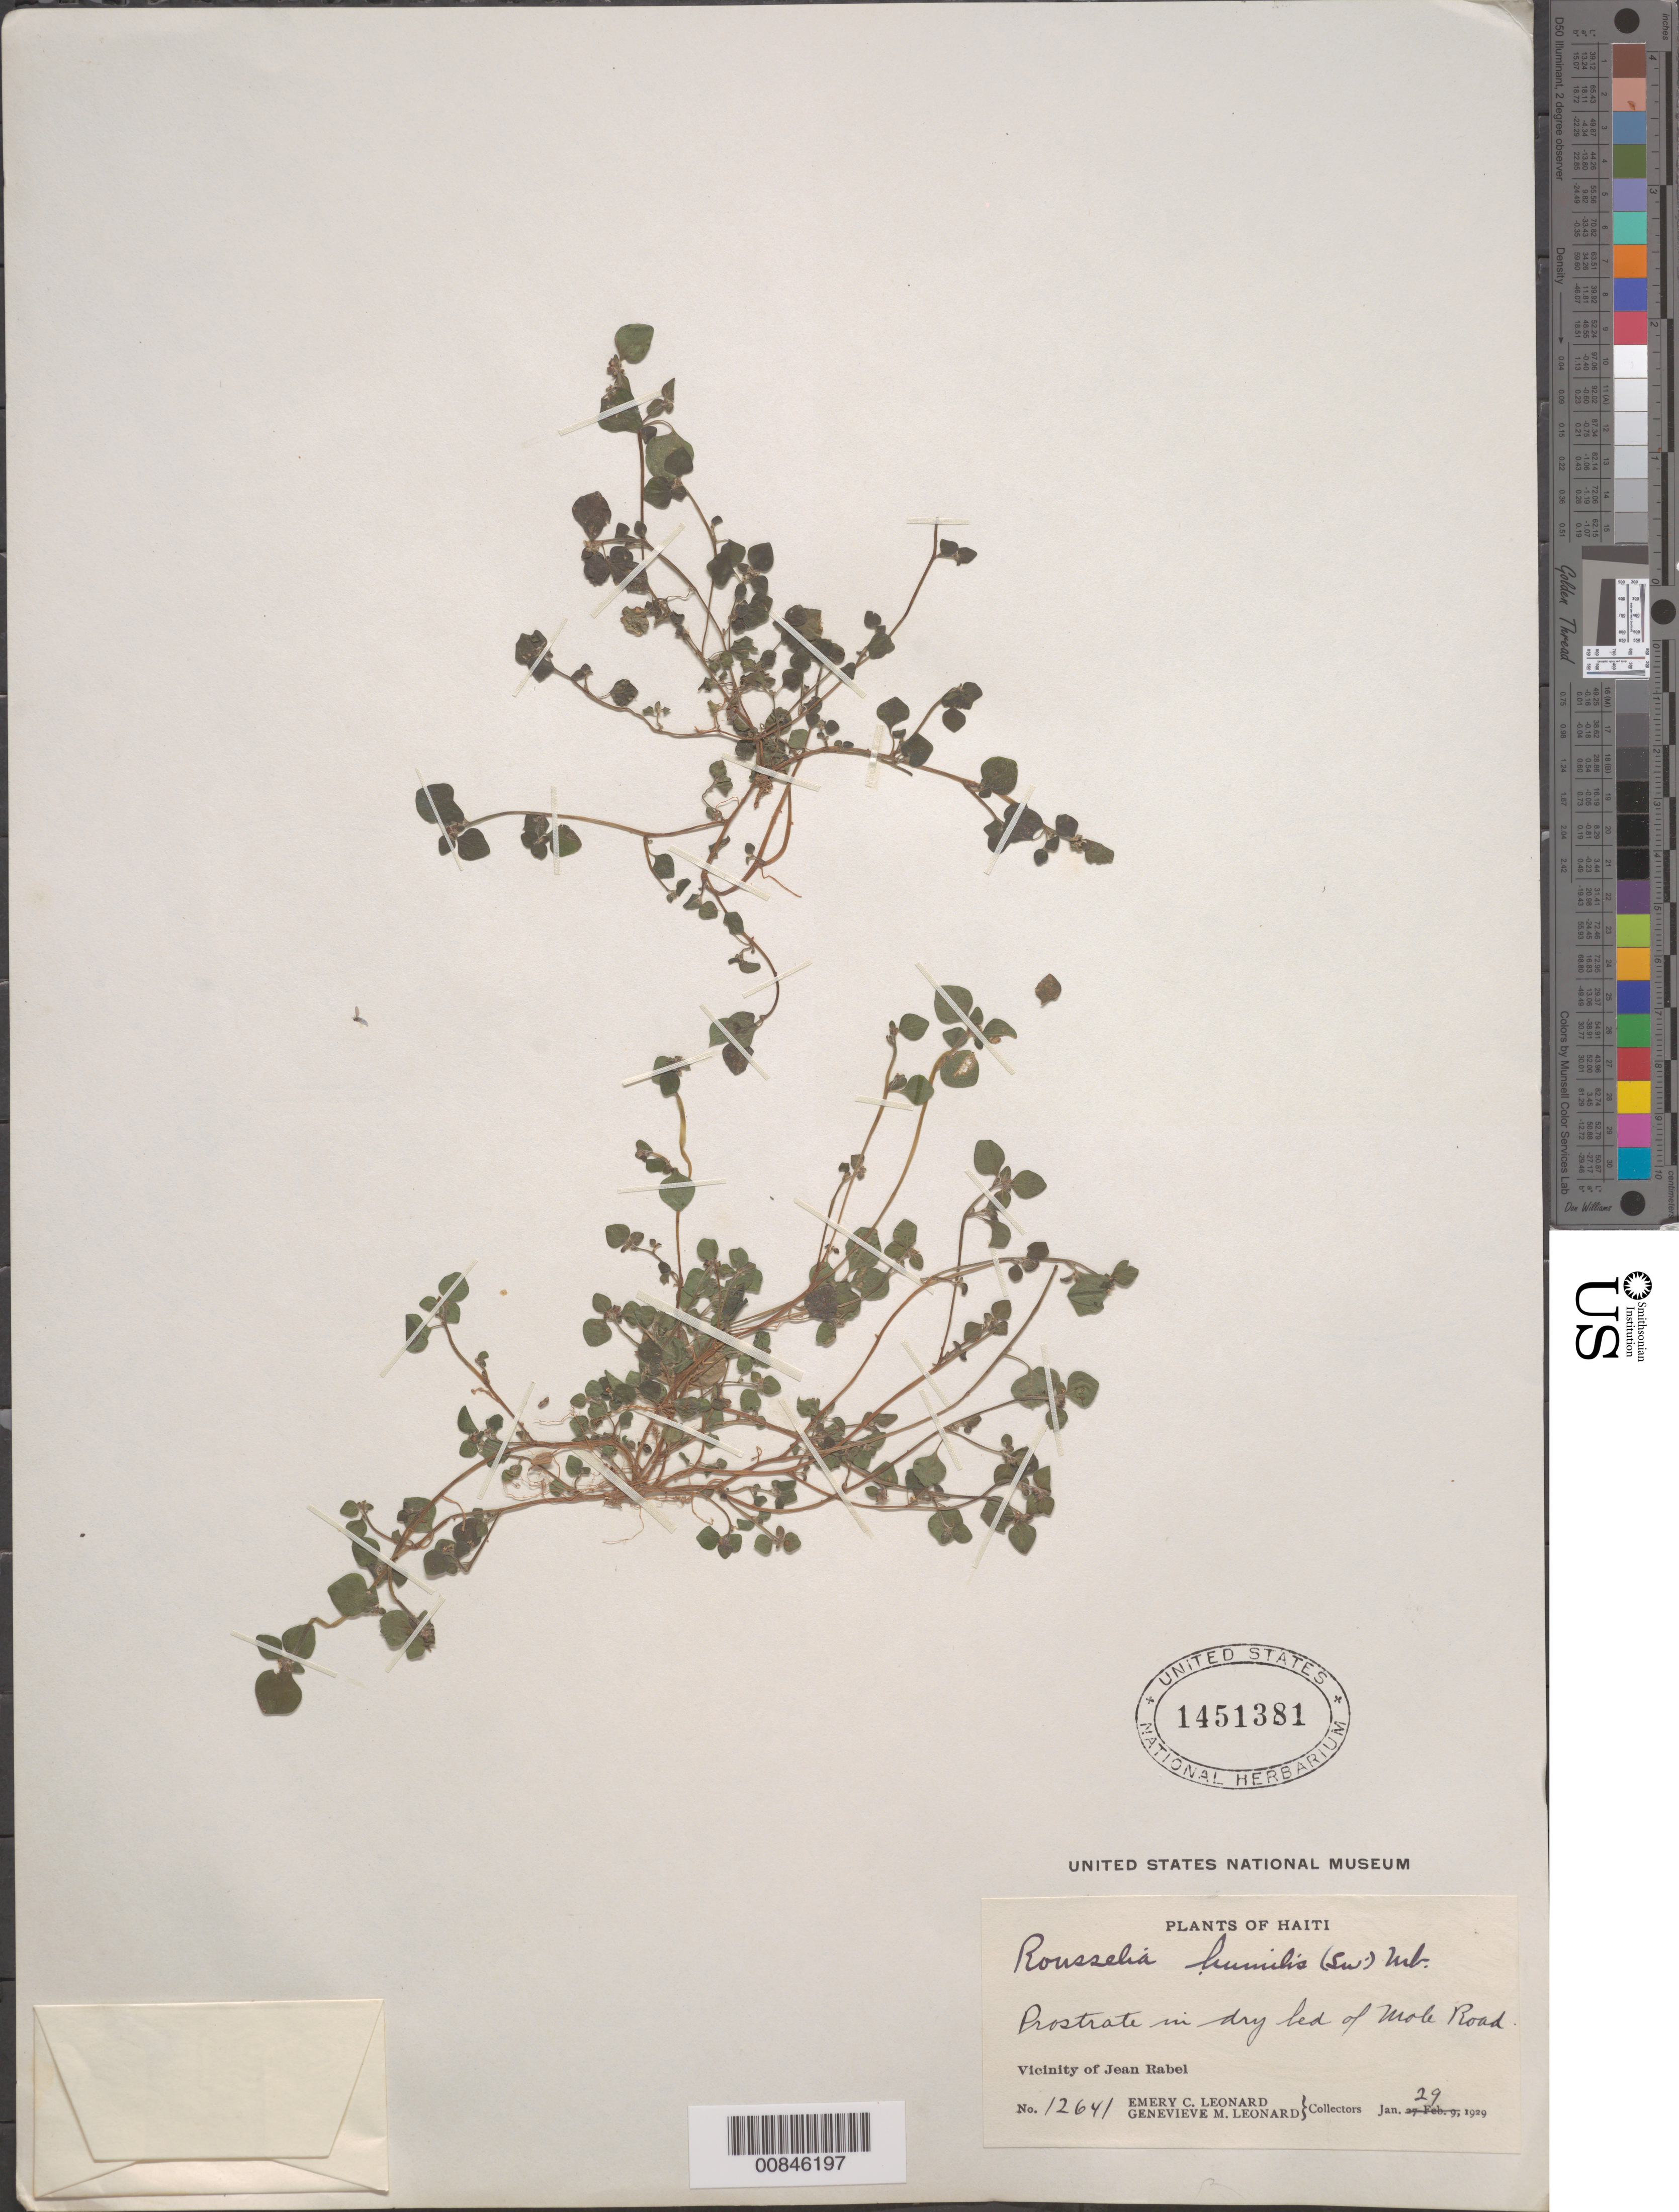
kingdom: Plantae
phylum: Tracheophyta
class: Magnoliopsida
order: Rosales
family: Urticaceae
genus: Rousselia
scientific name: Rousselia humilis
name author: (Sw.) Urb.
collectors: E. C. Leonard & G. M. Leonard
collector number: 12641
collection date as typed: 29 Jan 1929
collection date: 1929-01-29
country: Haiti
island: Hispaniola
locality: Vicinity of Jean Rabel. Mole Road.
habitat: In dry bed of Mole Road.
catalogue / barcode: US 1451381